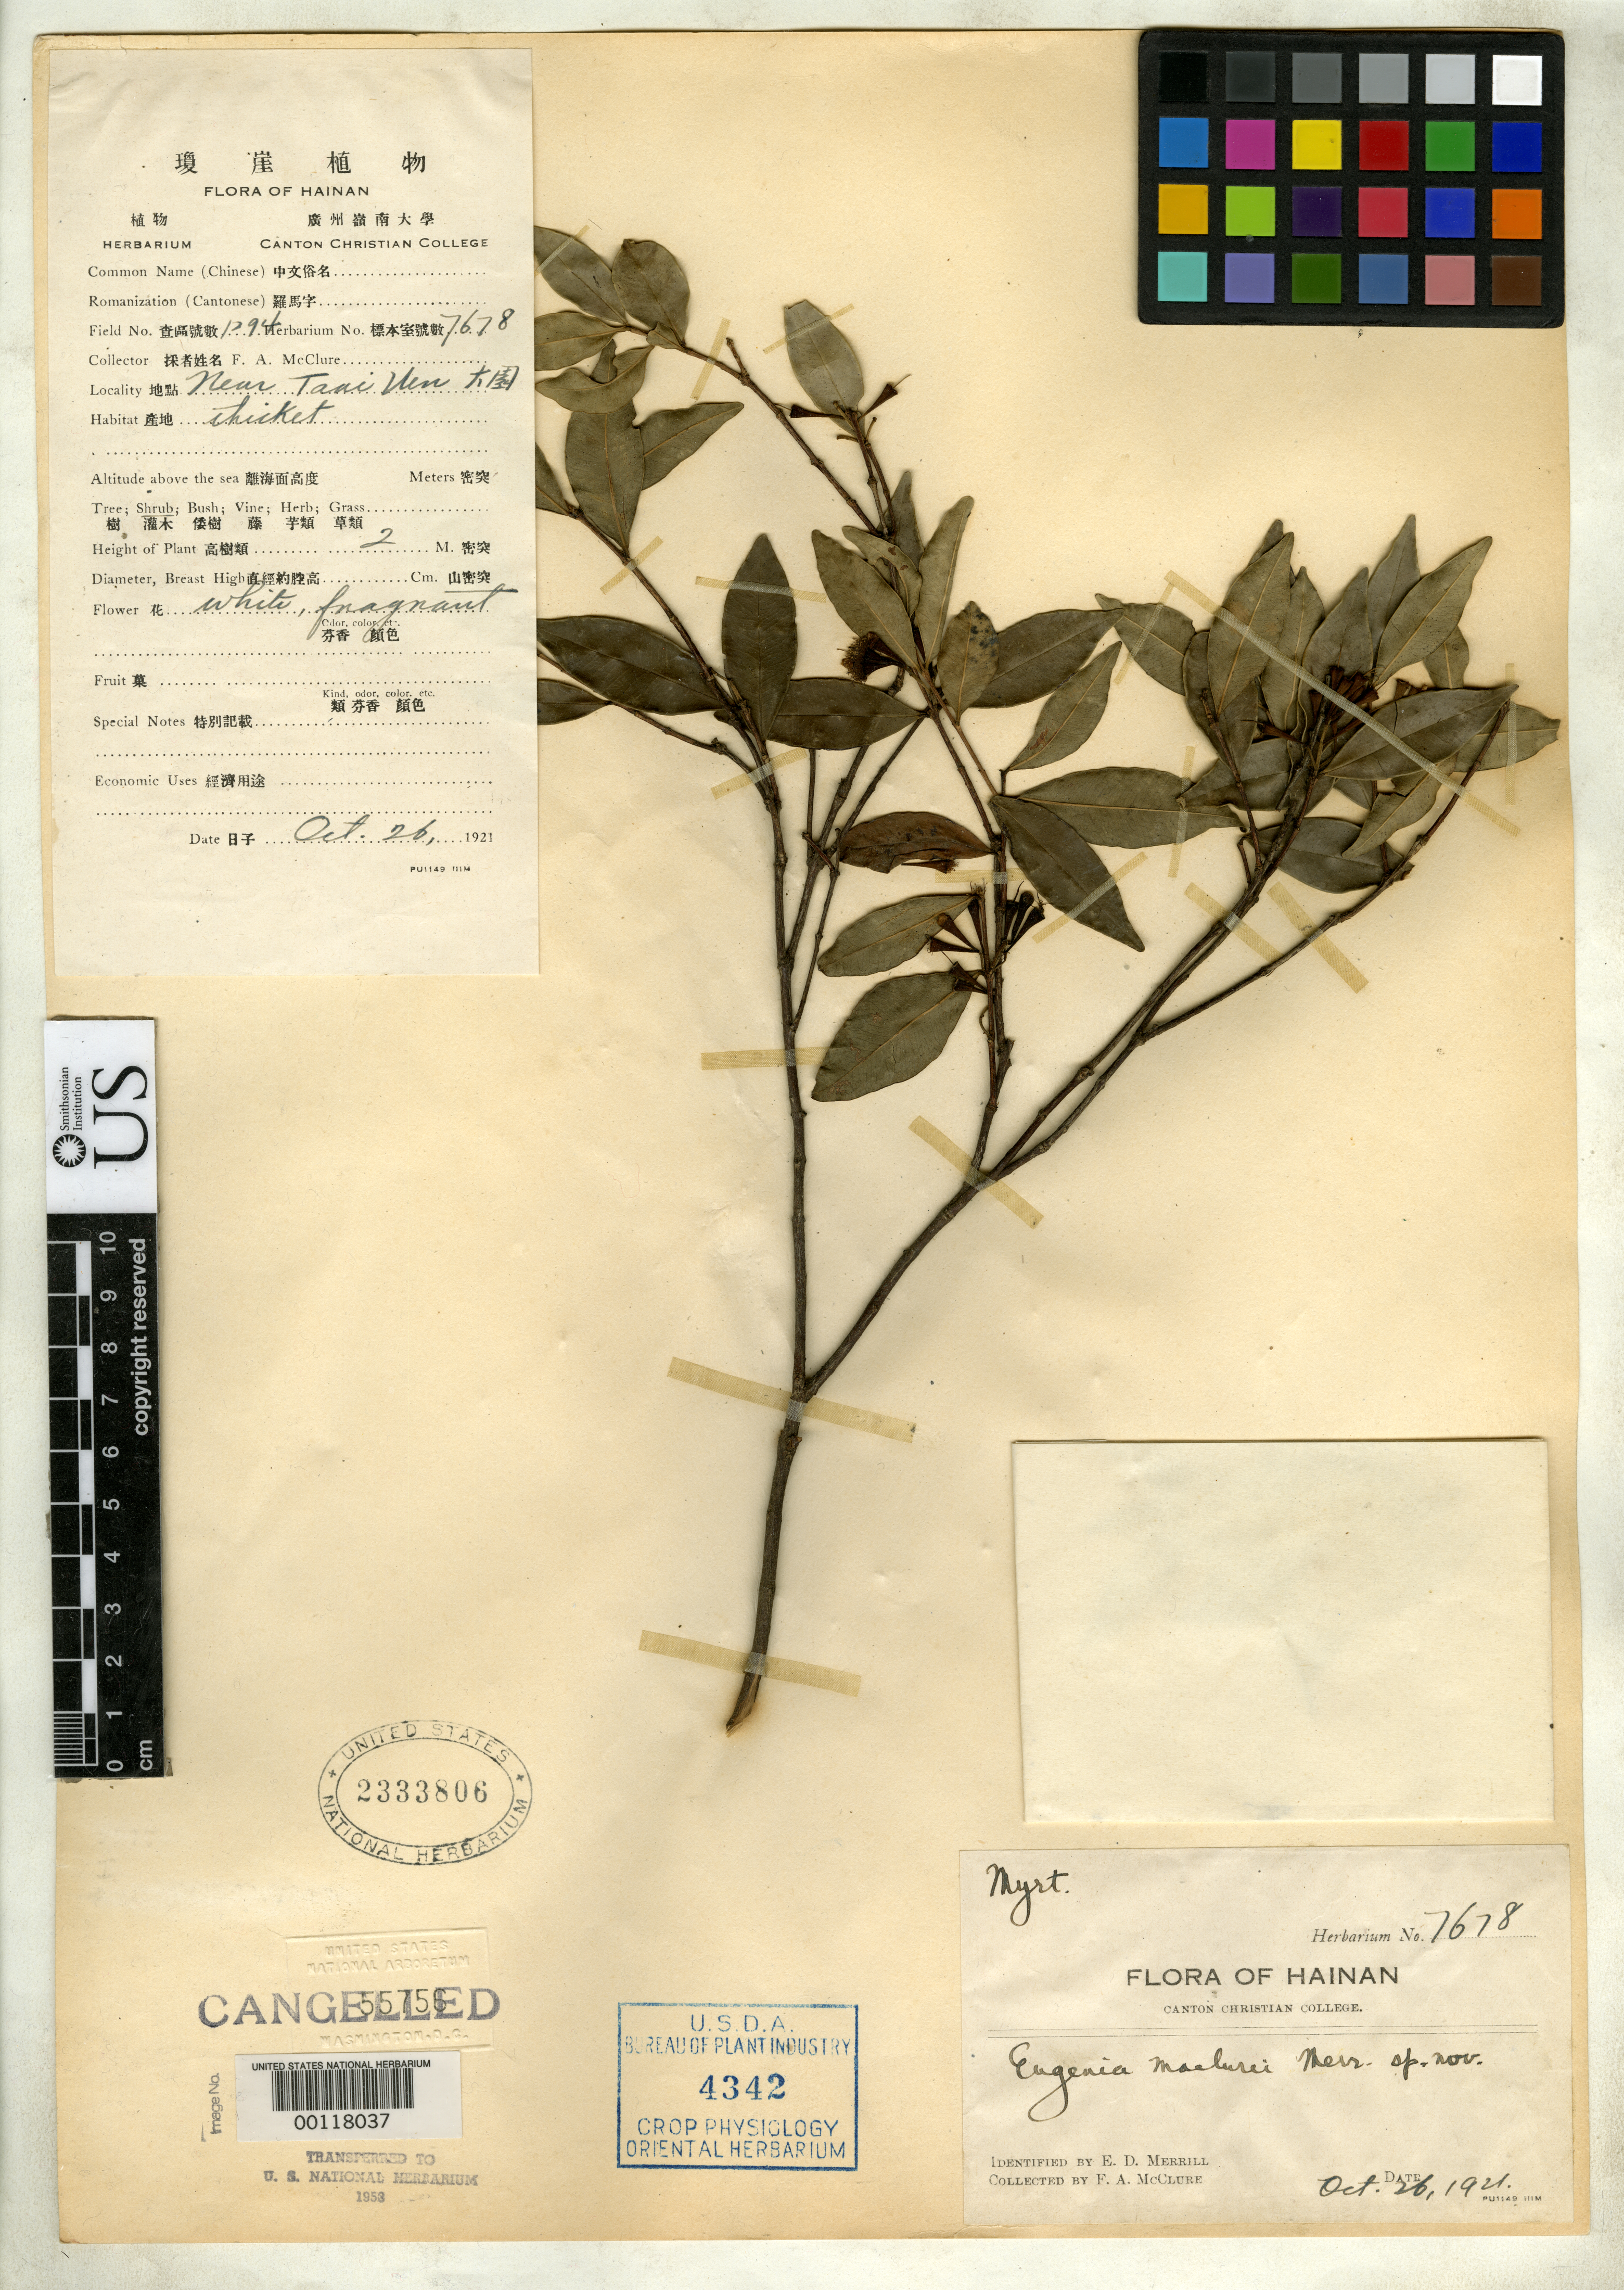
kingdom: Plantae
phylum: Tracheophyta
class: Magnoliopsida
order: Myrtales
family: Myrtaceae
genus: Eugenia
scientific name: Eugenia maclurei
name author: Merr.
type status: Isotype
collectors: F. A. McClure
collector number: C.C.C. 7678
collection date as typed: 26 Oct 1921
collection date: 1921-10-26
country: China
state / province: Hainan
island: Hainan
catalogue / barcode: US 2333806